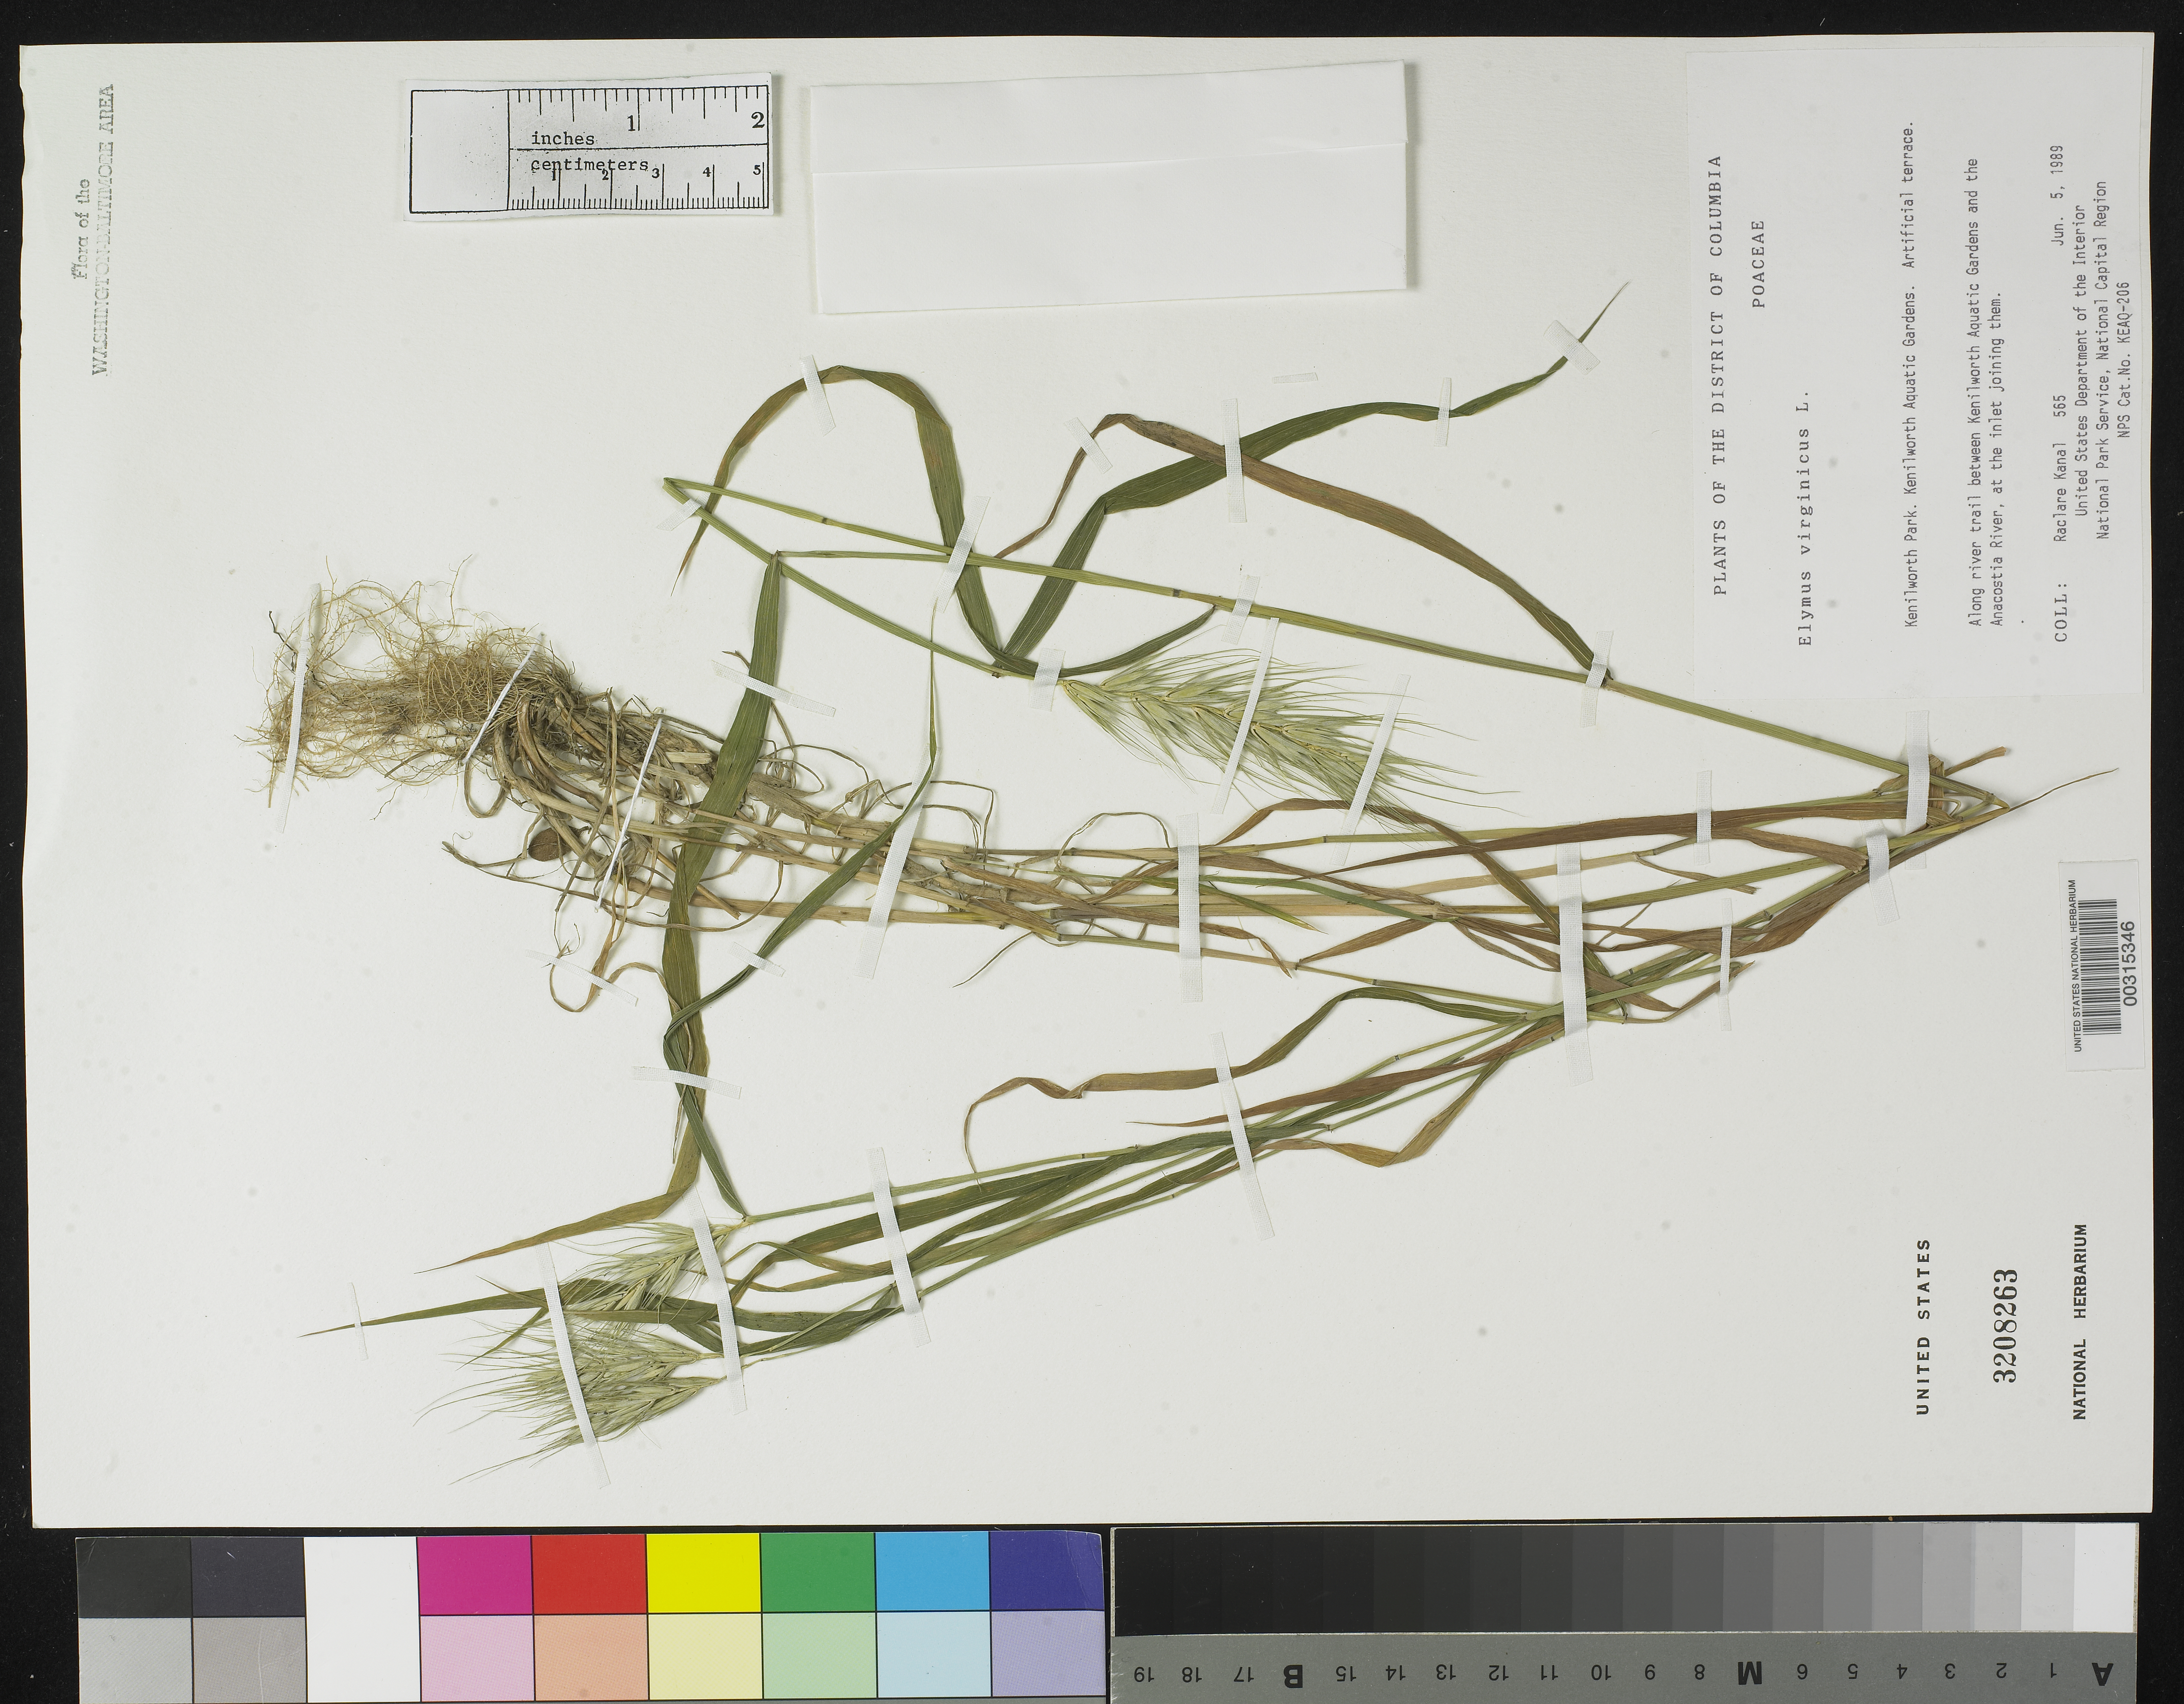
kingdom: Plantae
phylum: Tracheophyta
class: Liliopsida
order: Poales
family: Poaceae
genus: Elymus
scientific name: Elymus macgregorii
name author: R.E. Brooks & J.J.N. Campb.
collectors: R. Kanal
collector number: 565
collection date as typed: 05 Jun 1989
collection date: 1989-06-05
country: United States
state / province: District of Columbia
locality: Kenilworth Park, Kenilworth Aquatic Gardens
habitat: Along river trail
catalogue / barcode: US 3208263